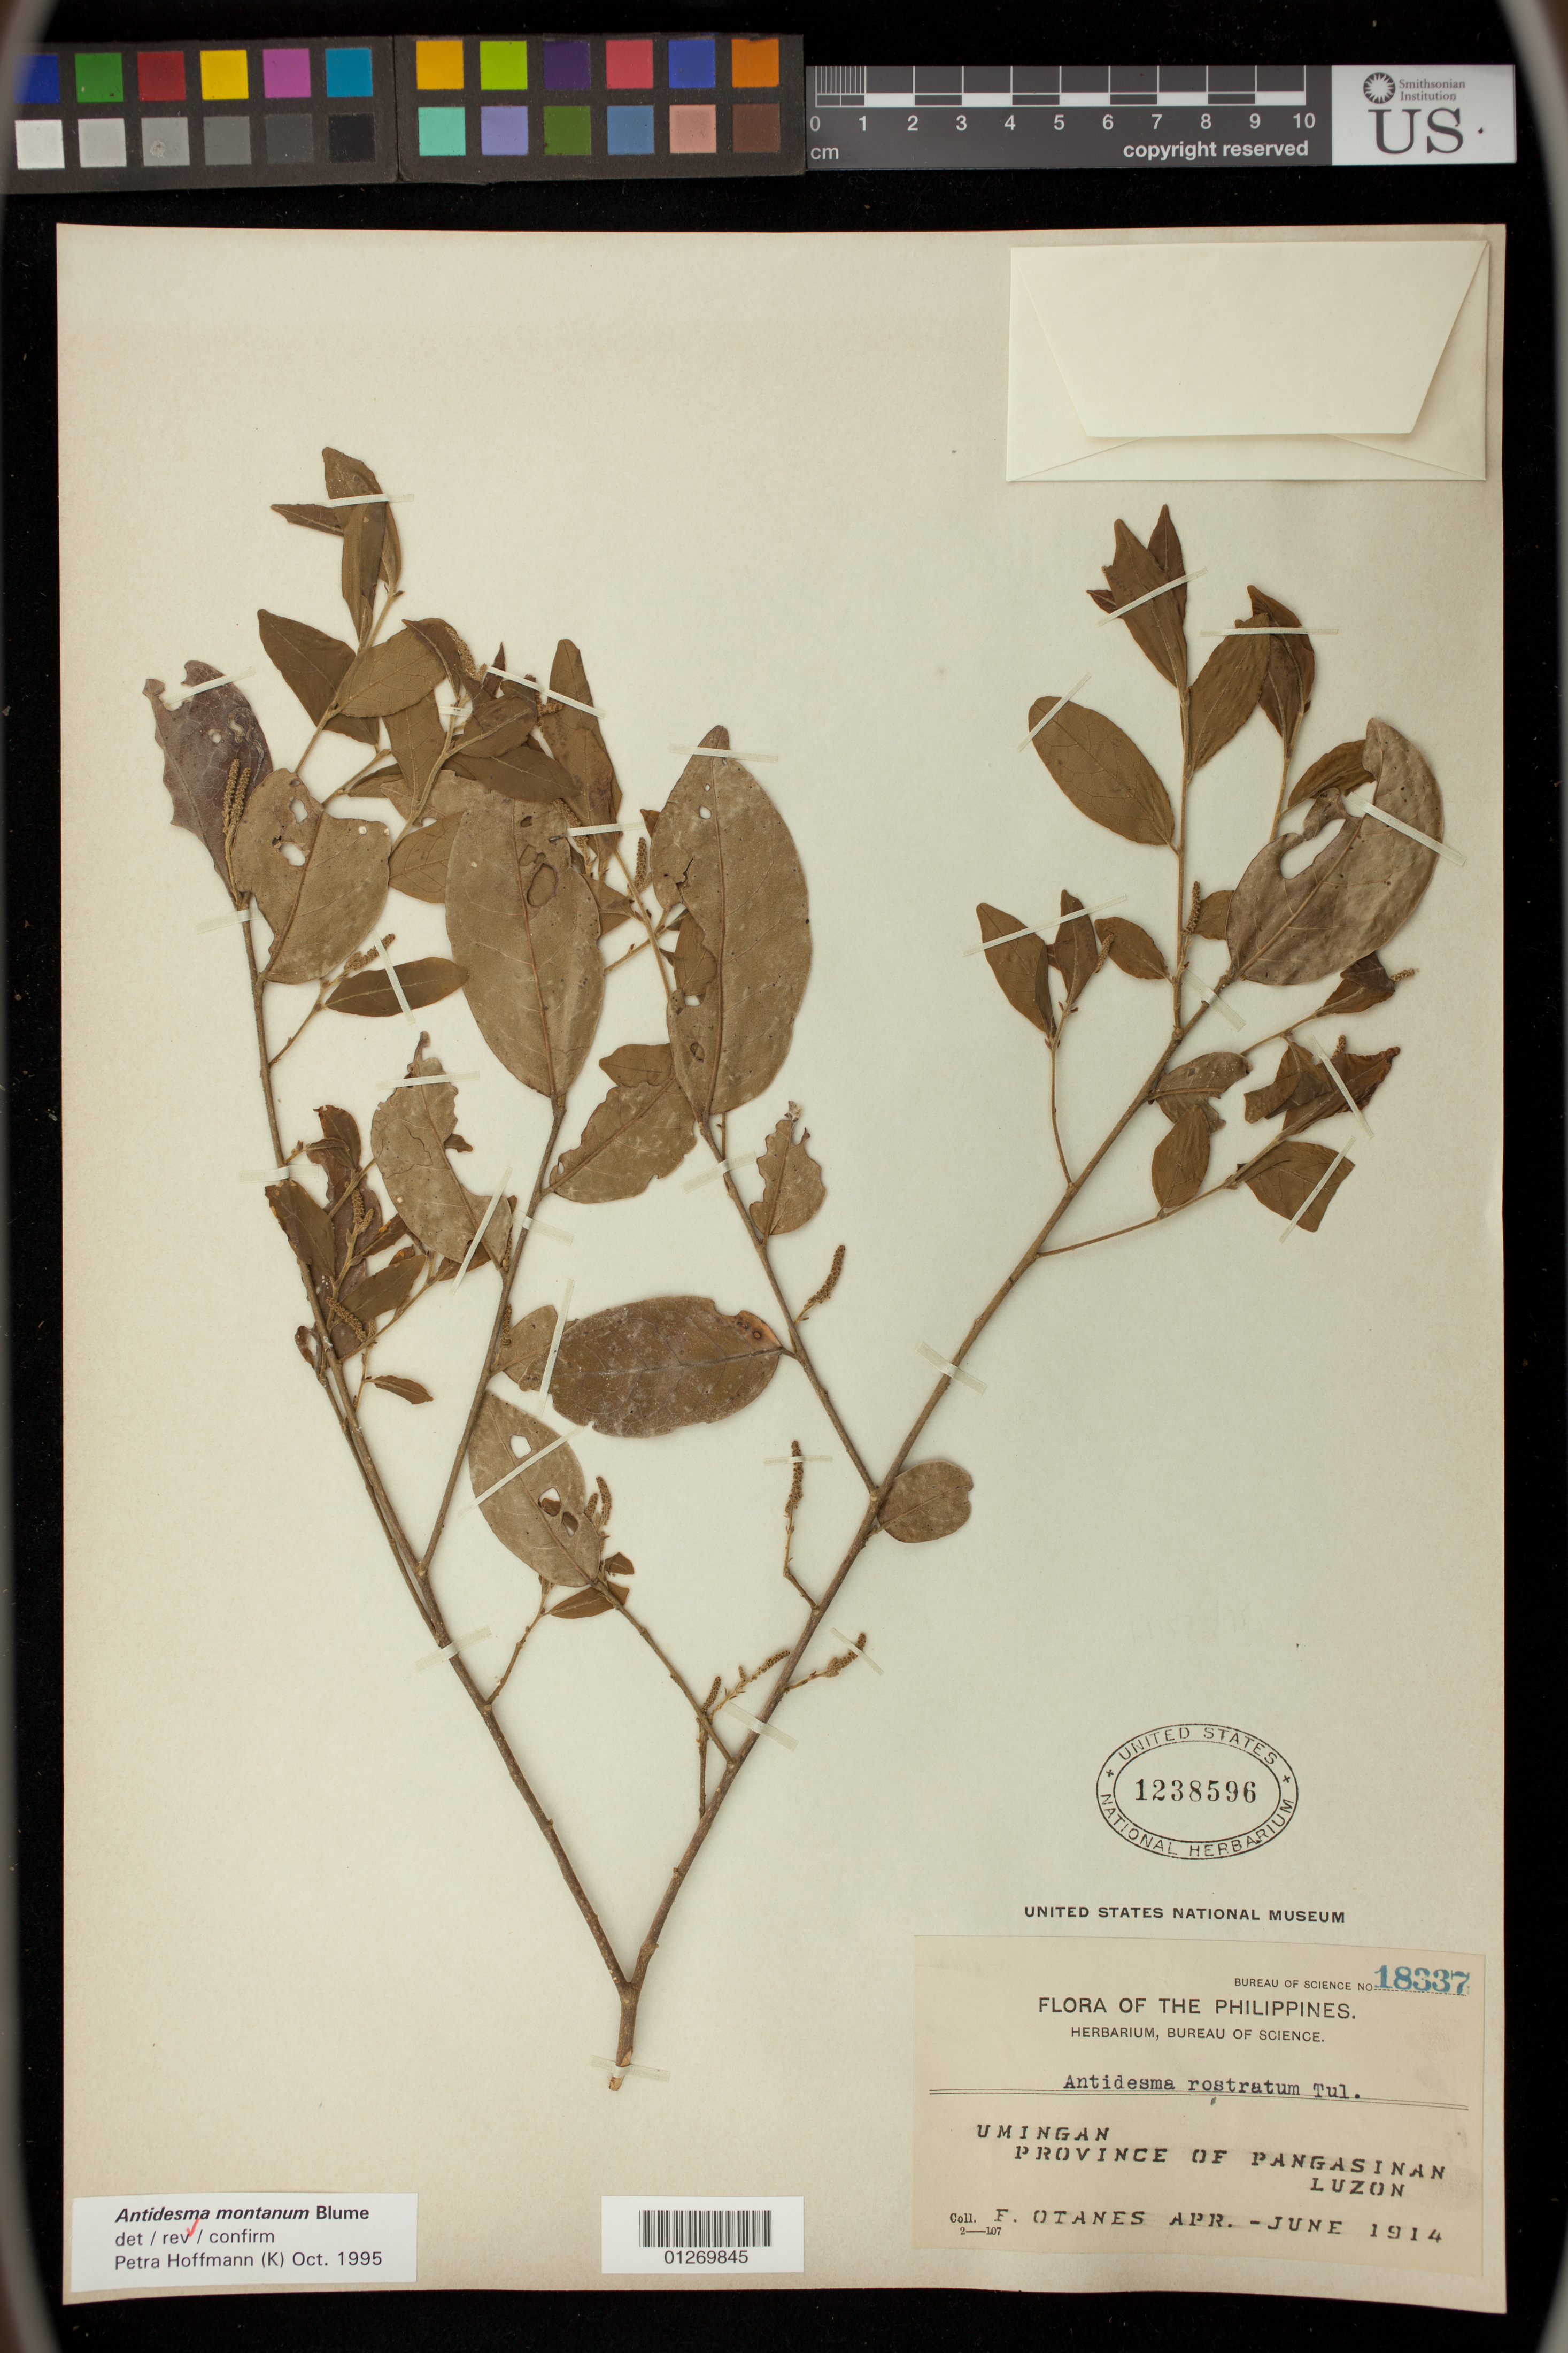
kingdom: Plantae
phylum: Tracheophyta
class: Magnoliopsida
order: Malpighiales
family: Phyllanthaceae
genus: Antidesma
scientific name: Antidesma montanum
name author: Blume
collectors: F. Q. Otanes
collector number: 18337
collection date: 1914-04/1914-06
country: Philippines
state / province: Ilocos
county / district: Pangasinan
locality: Umingan, Province of Pangasinan, Luzon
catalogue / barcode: US 1238596